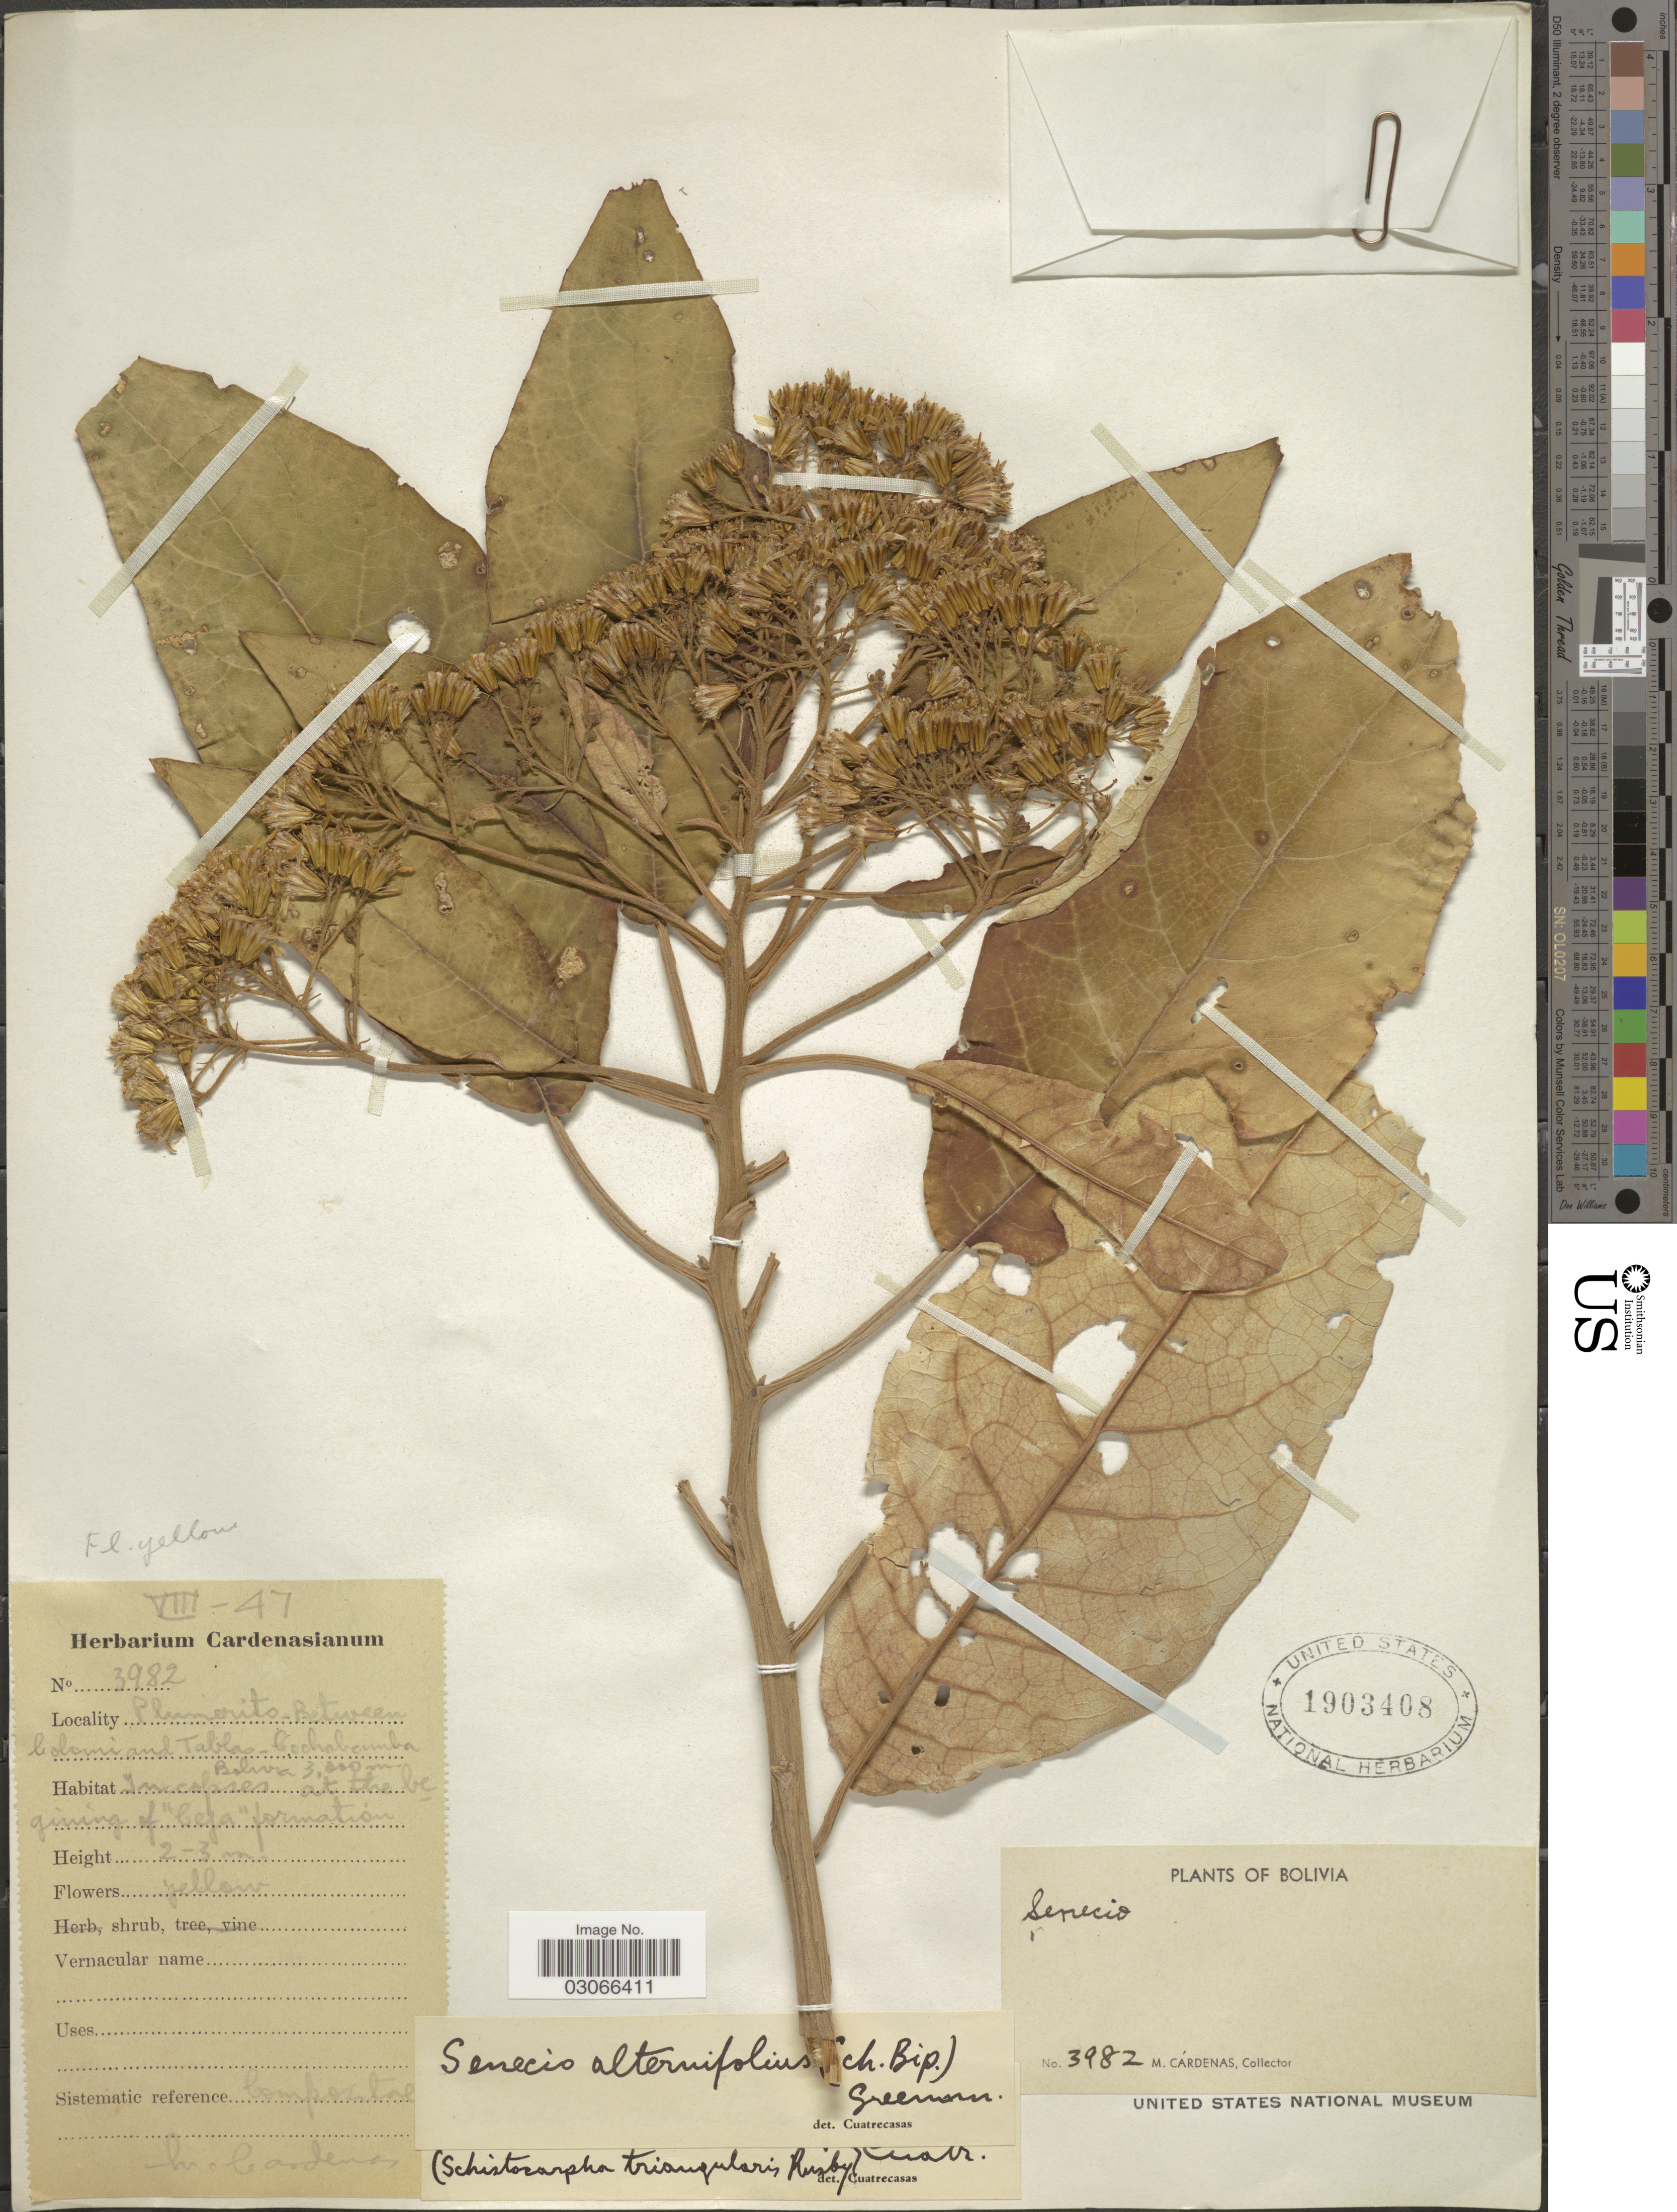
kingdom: Plantae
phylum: Tracheophyta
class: Magnoliopsida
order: Asterales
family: Asteraceae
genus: Nordenstamia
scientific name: Nordenstamia repanda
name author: (Wedd.) Lundin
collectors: M. Cárdenas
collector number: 3982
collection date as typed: Transcribed d/m/y: /8/47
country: Bolivia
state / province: Cochabamba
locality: Planarito- Between Colomi and Tablas.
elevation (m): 3000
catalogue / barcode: US 1903408